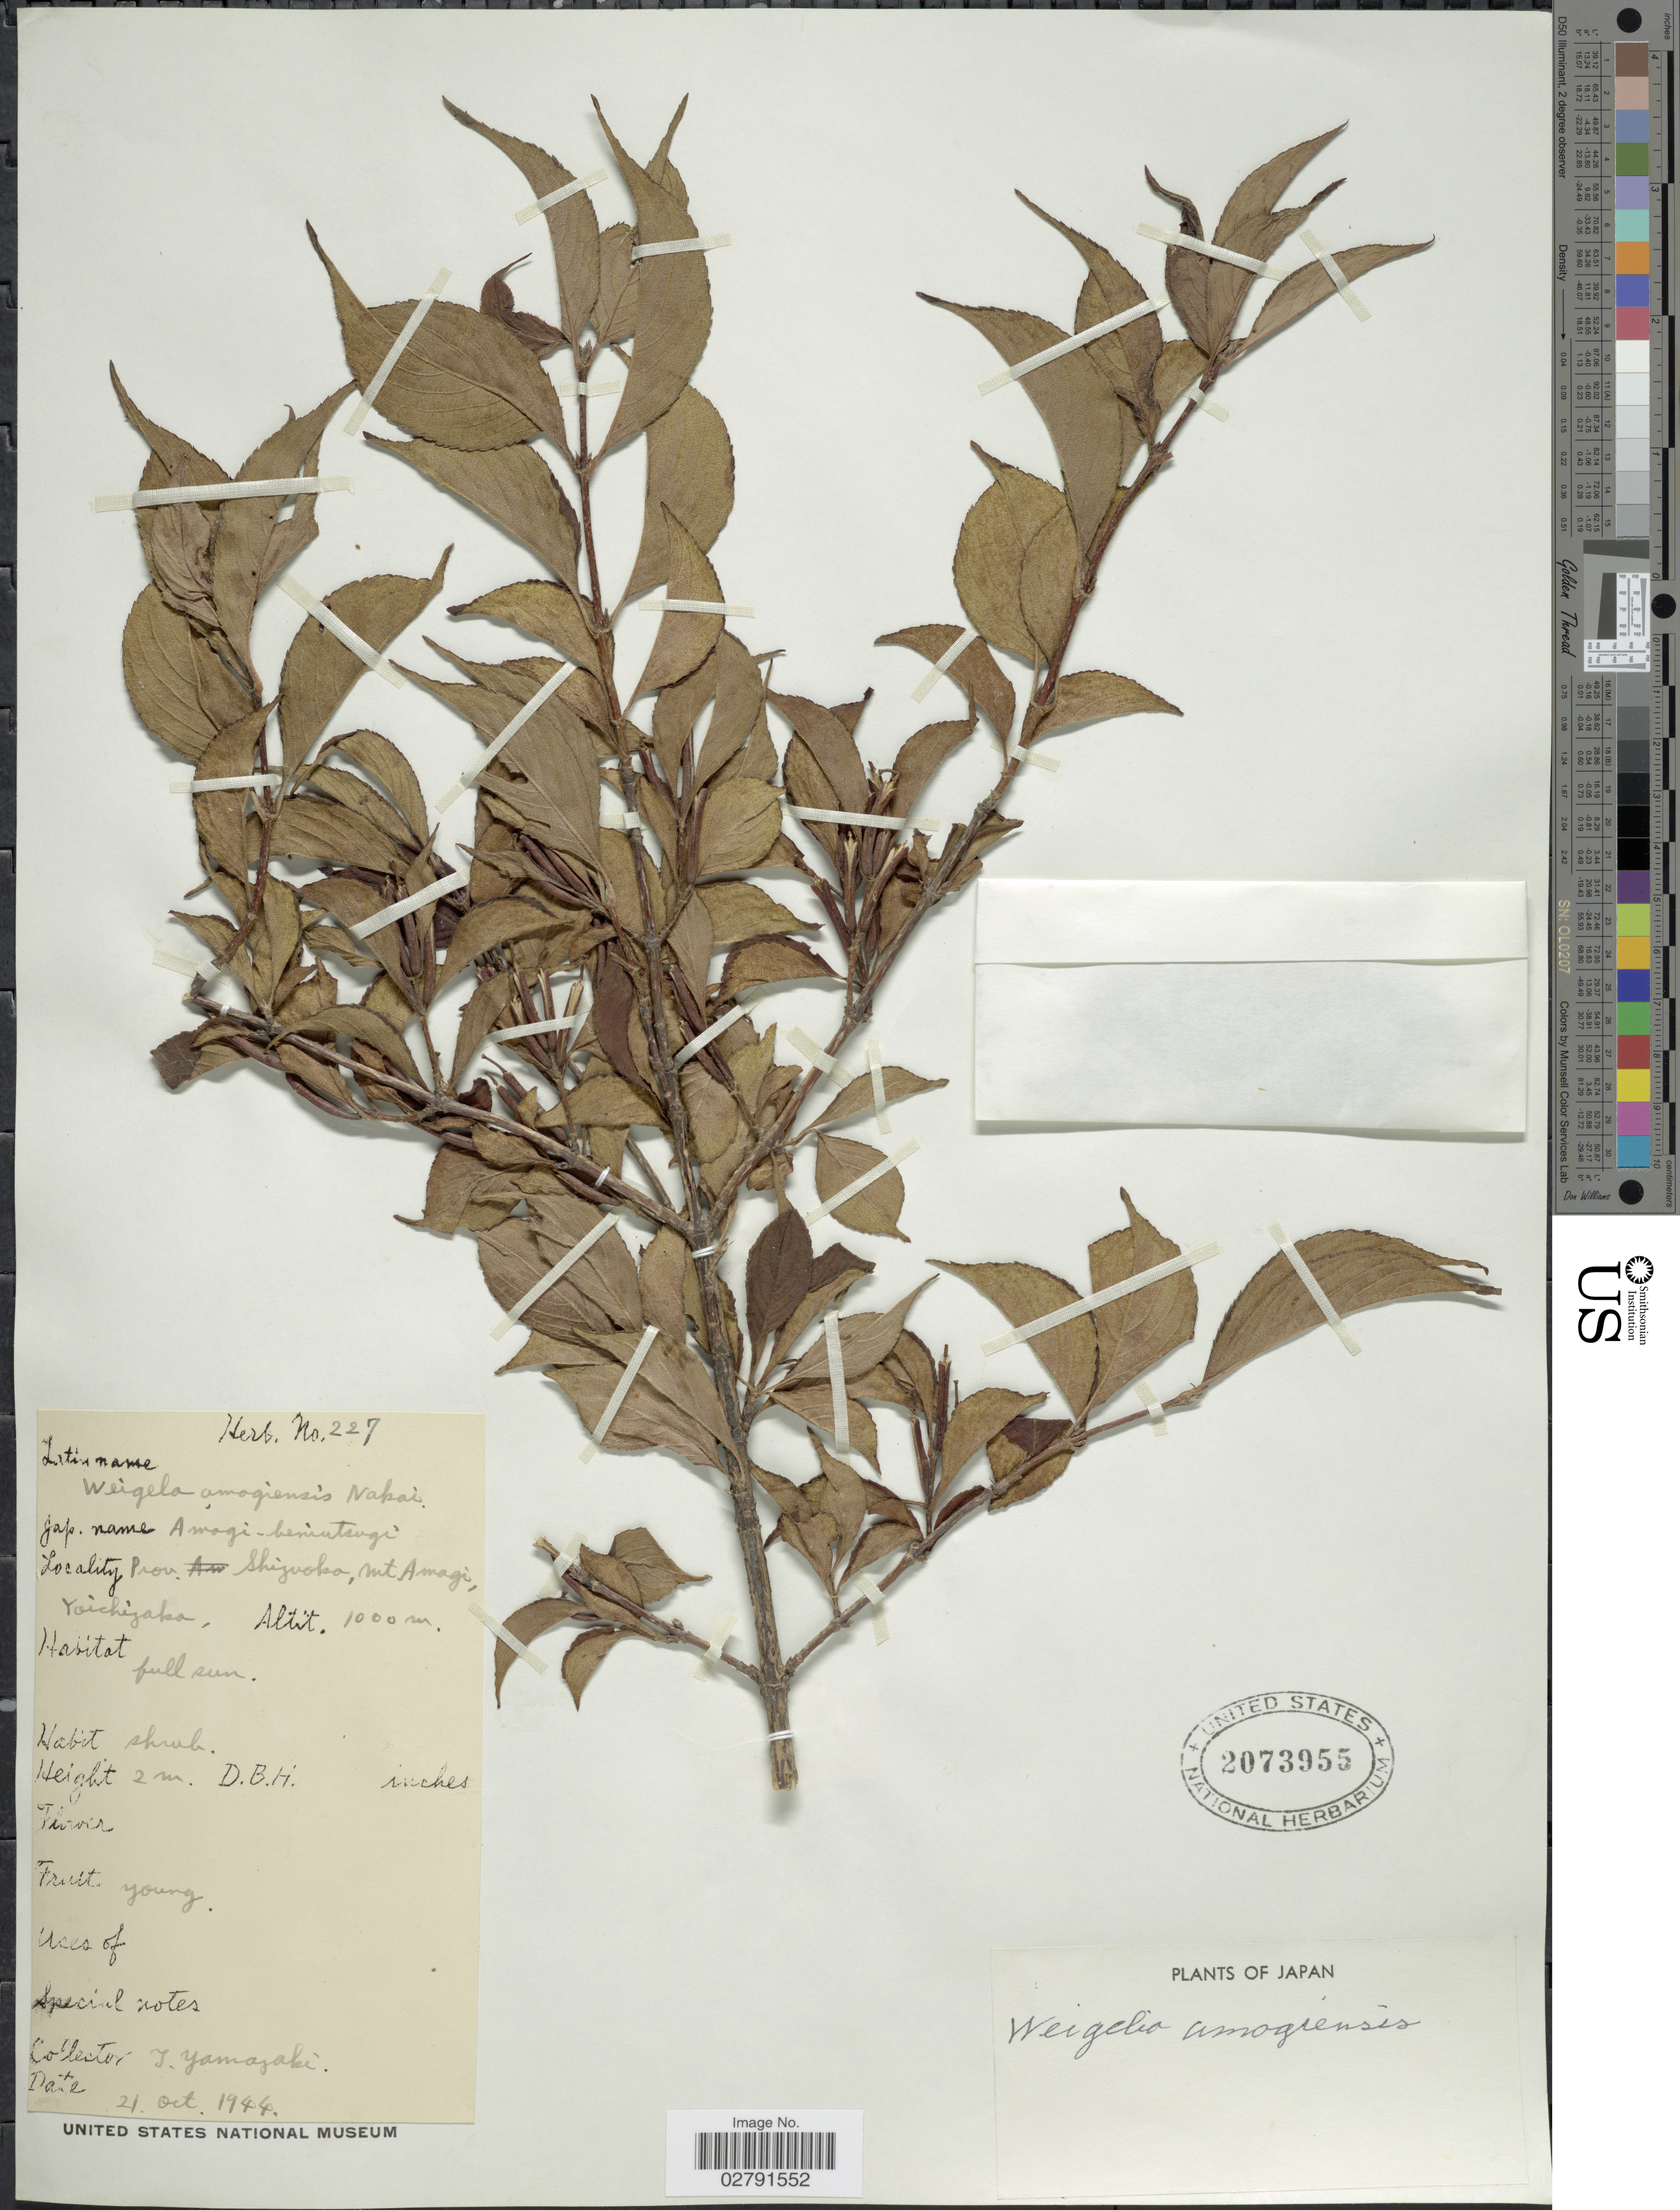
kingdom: Plantae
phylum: Tracheophyta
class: Magnoliopsida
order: Dipsacales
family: Caprifoliaceae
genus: Weigela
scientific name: Weigela amagiensis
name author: Nakai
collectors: T. Yamazaki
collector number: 227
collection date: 1944-10-21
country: Japan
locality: Prov. Shizuoka, Mt. Amagi, Yoichizaka.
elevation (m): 1000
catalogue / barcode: US 2073955